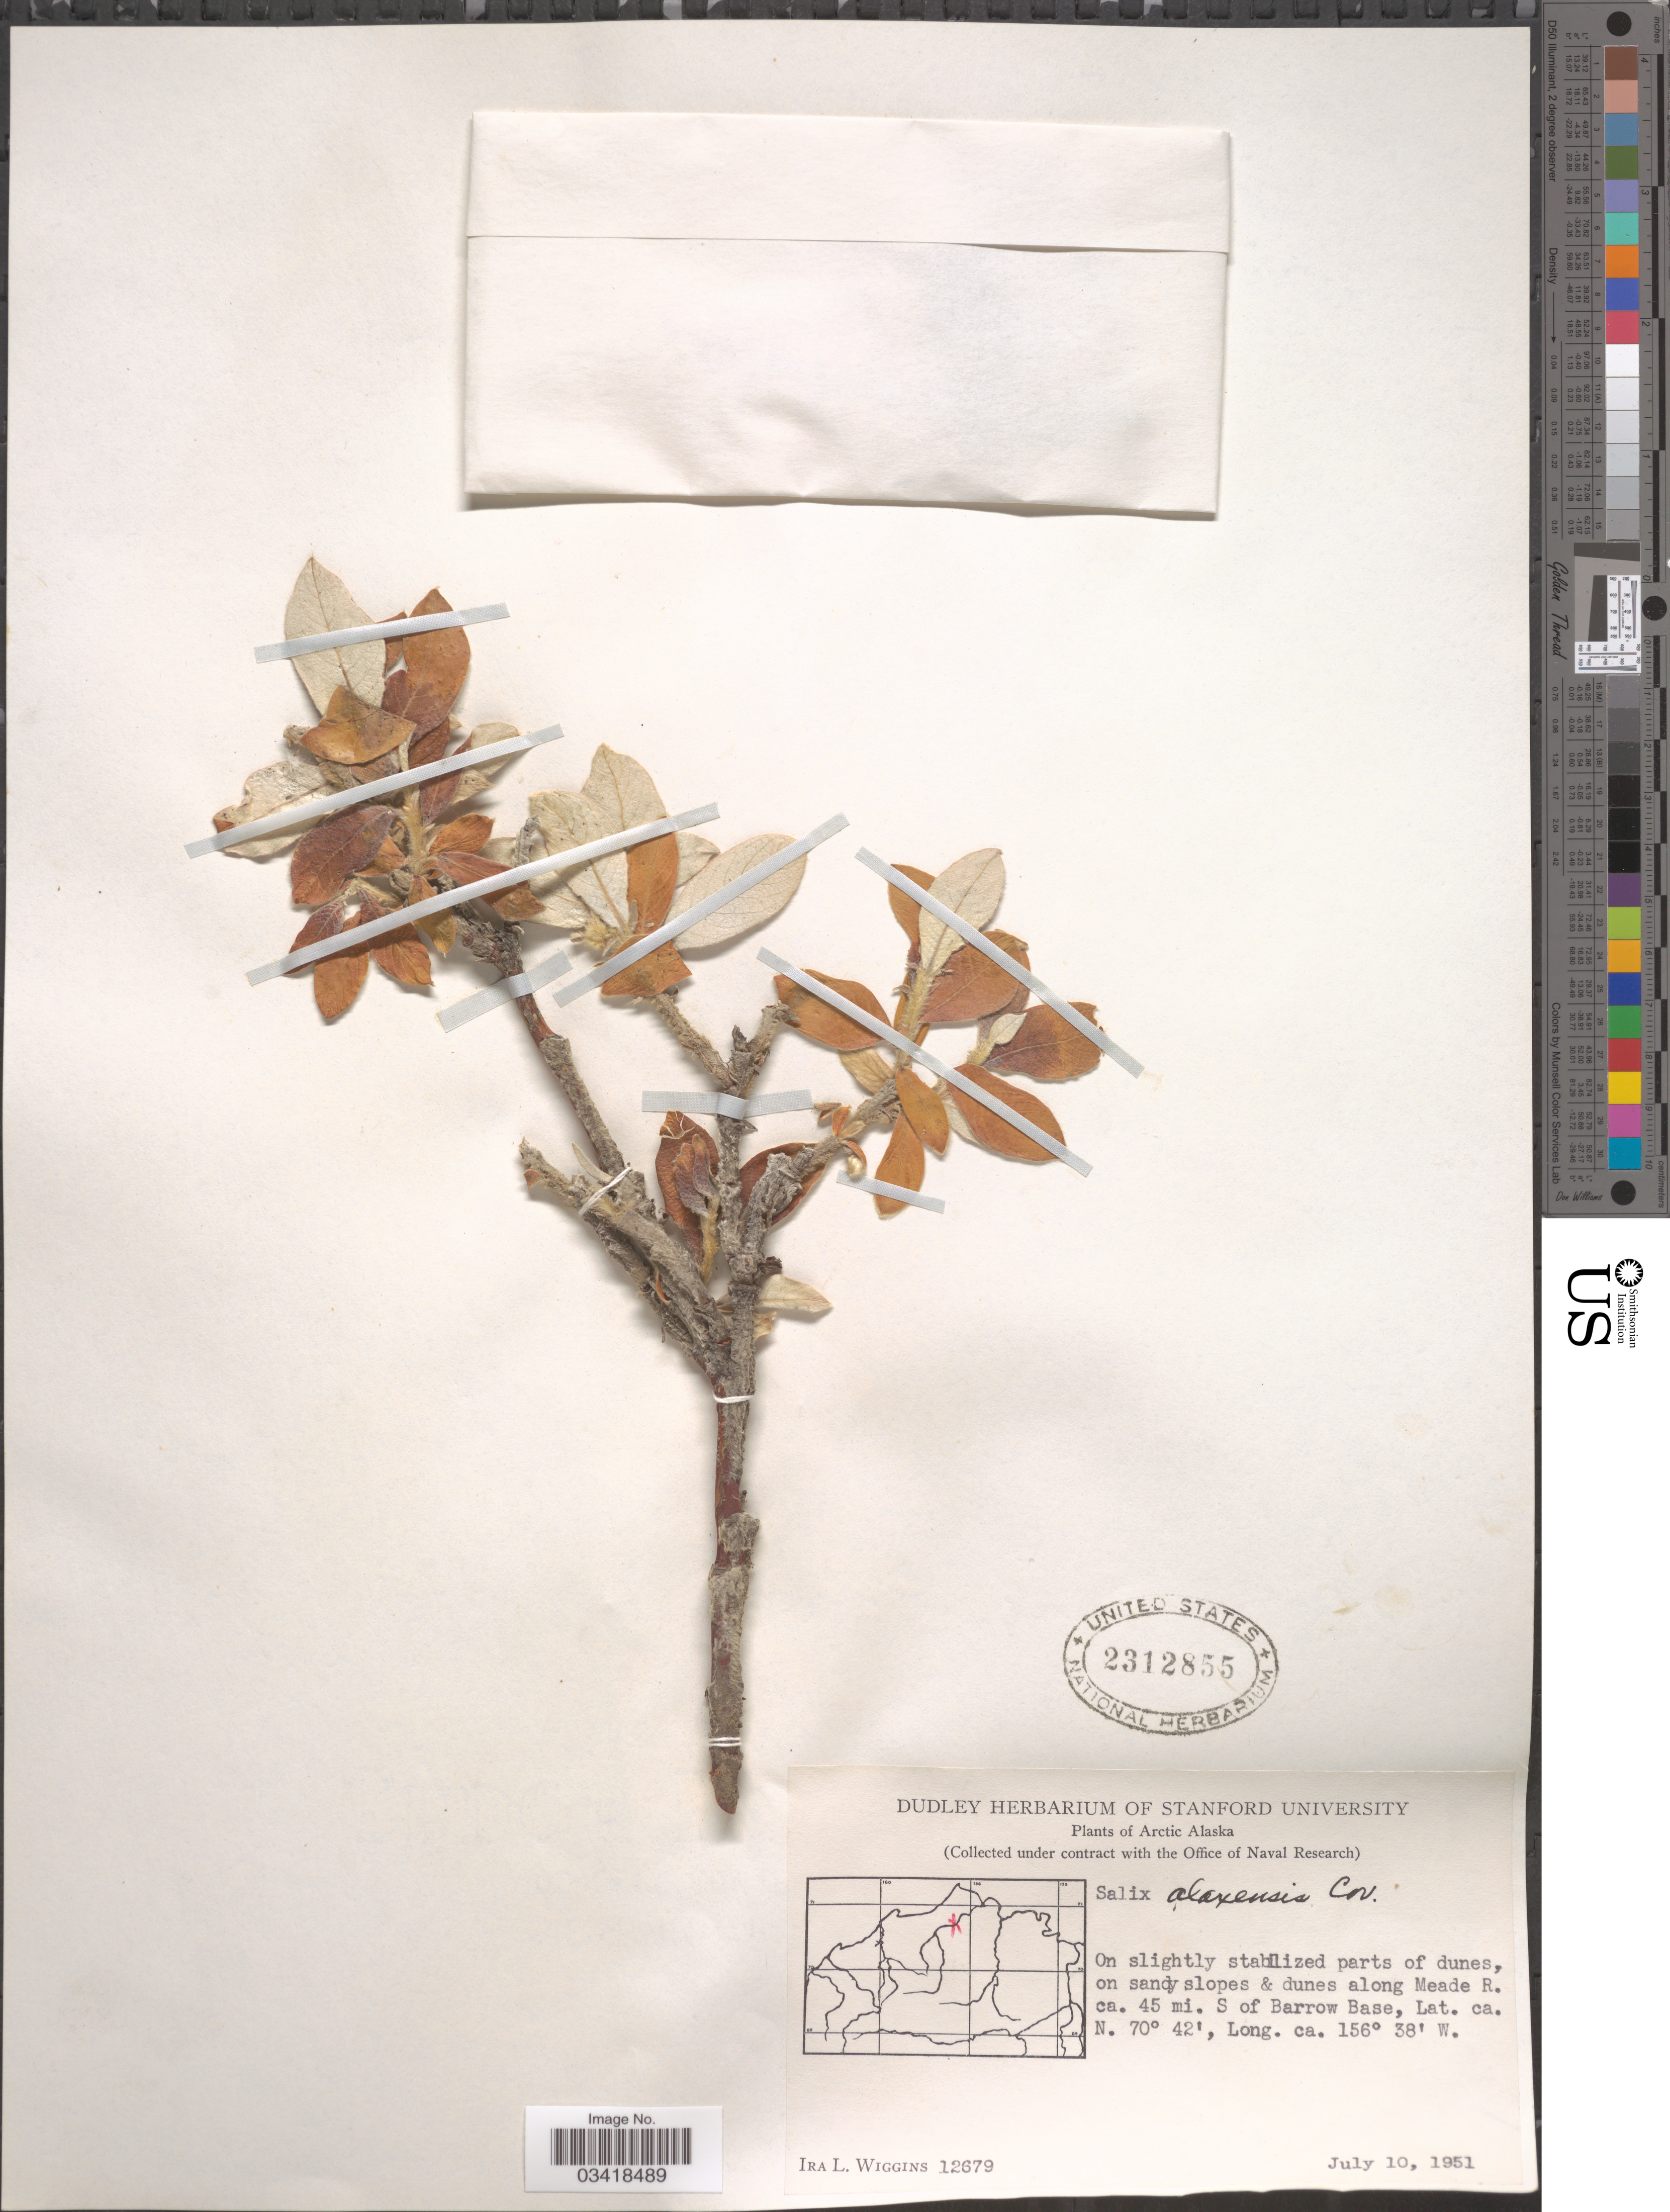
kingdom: Plantae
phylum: Tracheophyta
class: Magnoliopsida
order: Malpighiales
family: Salicaceae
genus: Salix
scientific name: Salix alaxensis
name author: (Andersson) Coville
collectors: I. L. Wiggins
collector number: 12679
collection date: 1951-07-10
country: United States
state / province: Alaska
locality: Arctic Alaska. On sandy slopes & dunes along Meade R. ca. 45 mi. S of Barrow Base.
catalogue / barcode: US 2312855